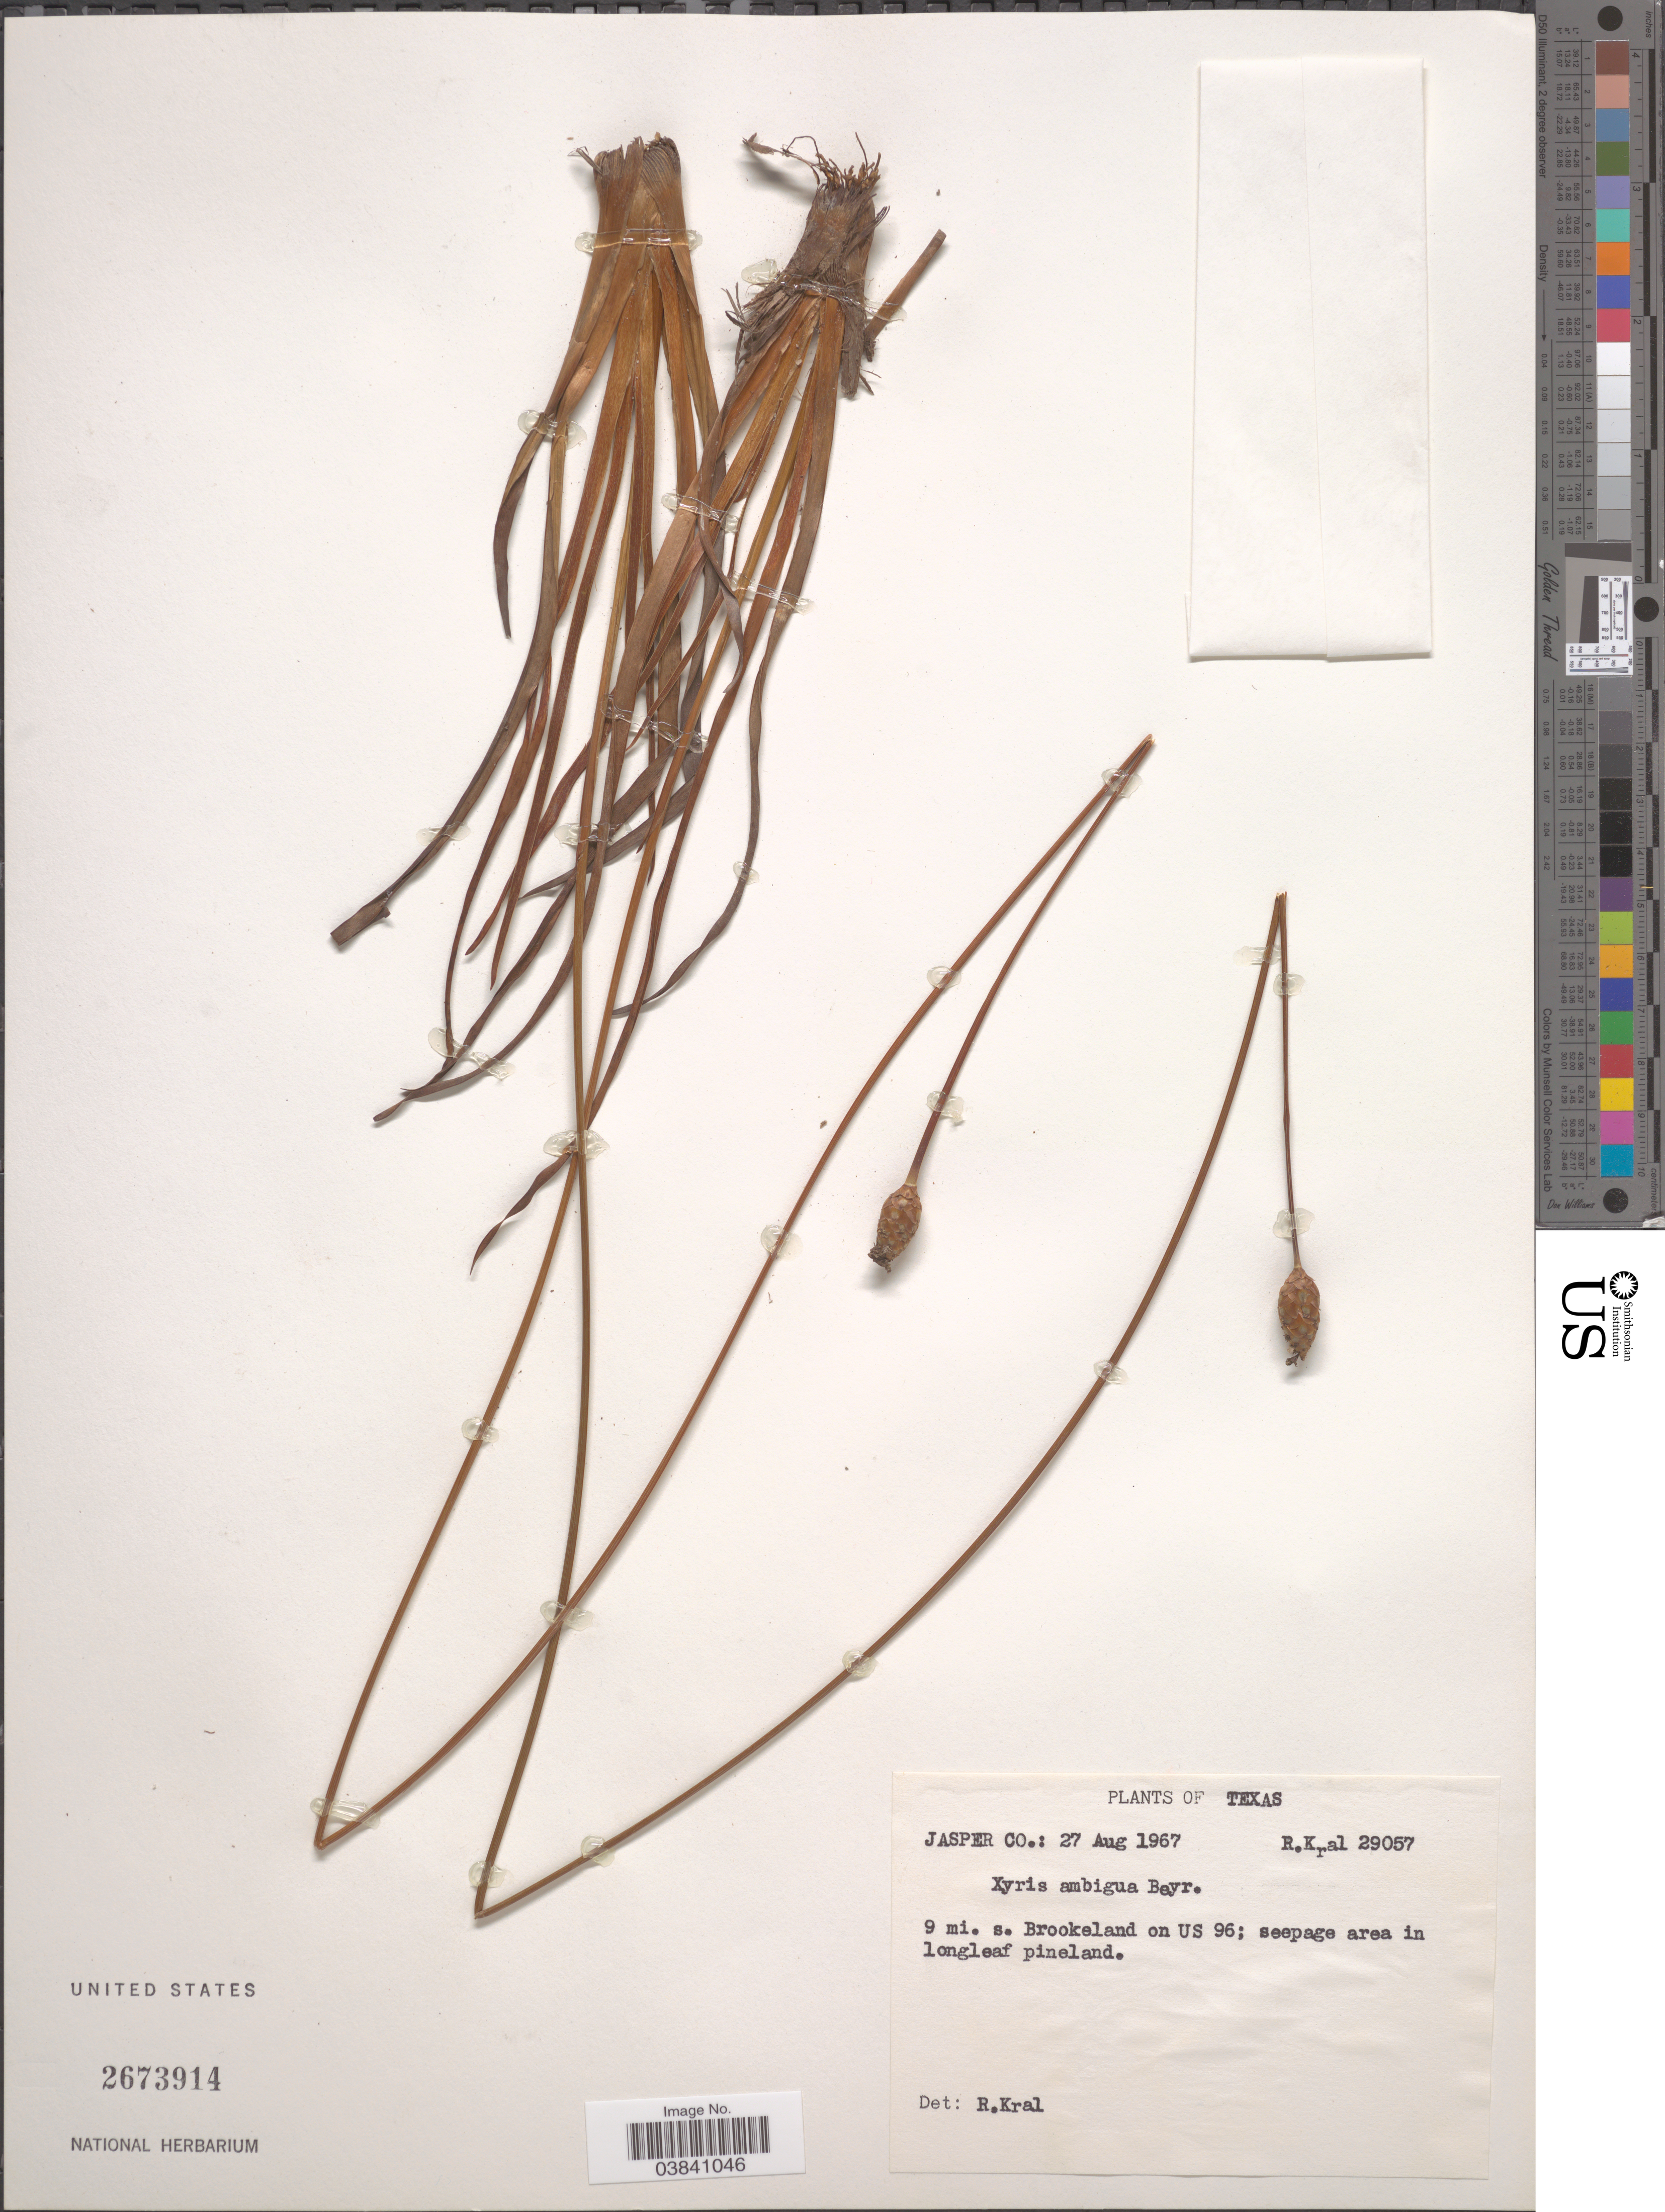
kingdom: Plantae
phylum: Tracheophyta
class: Liliopsida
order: Poales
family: Xyridaceae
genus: Xyris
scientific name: Xyris ambigua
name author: Beyr. ex Kunth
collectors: R. Kral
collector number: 29057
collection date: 1967-08-27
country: United States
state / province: Texas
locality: Jasper Co. 9 mi. s. Brookeland on US 96.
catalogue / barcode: US 2673914